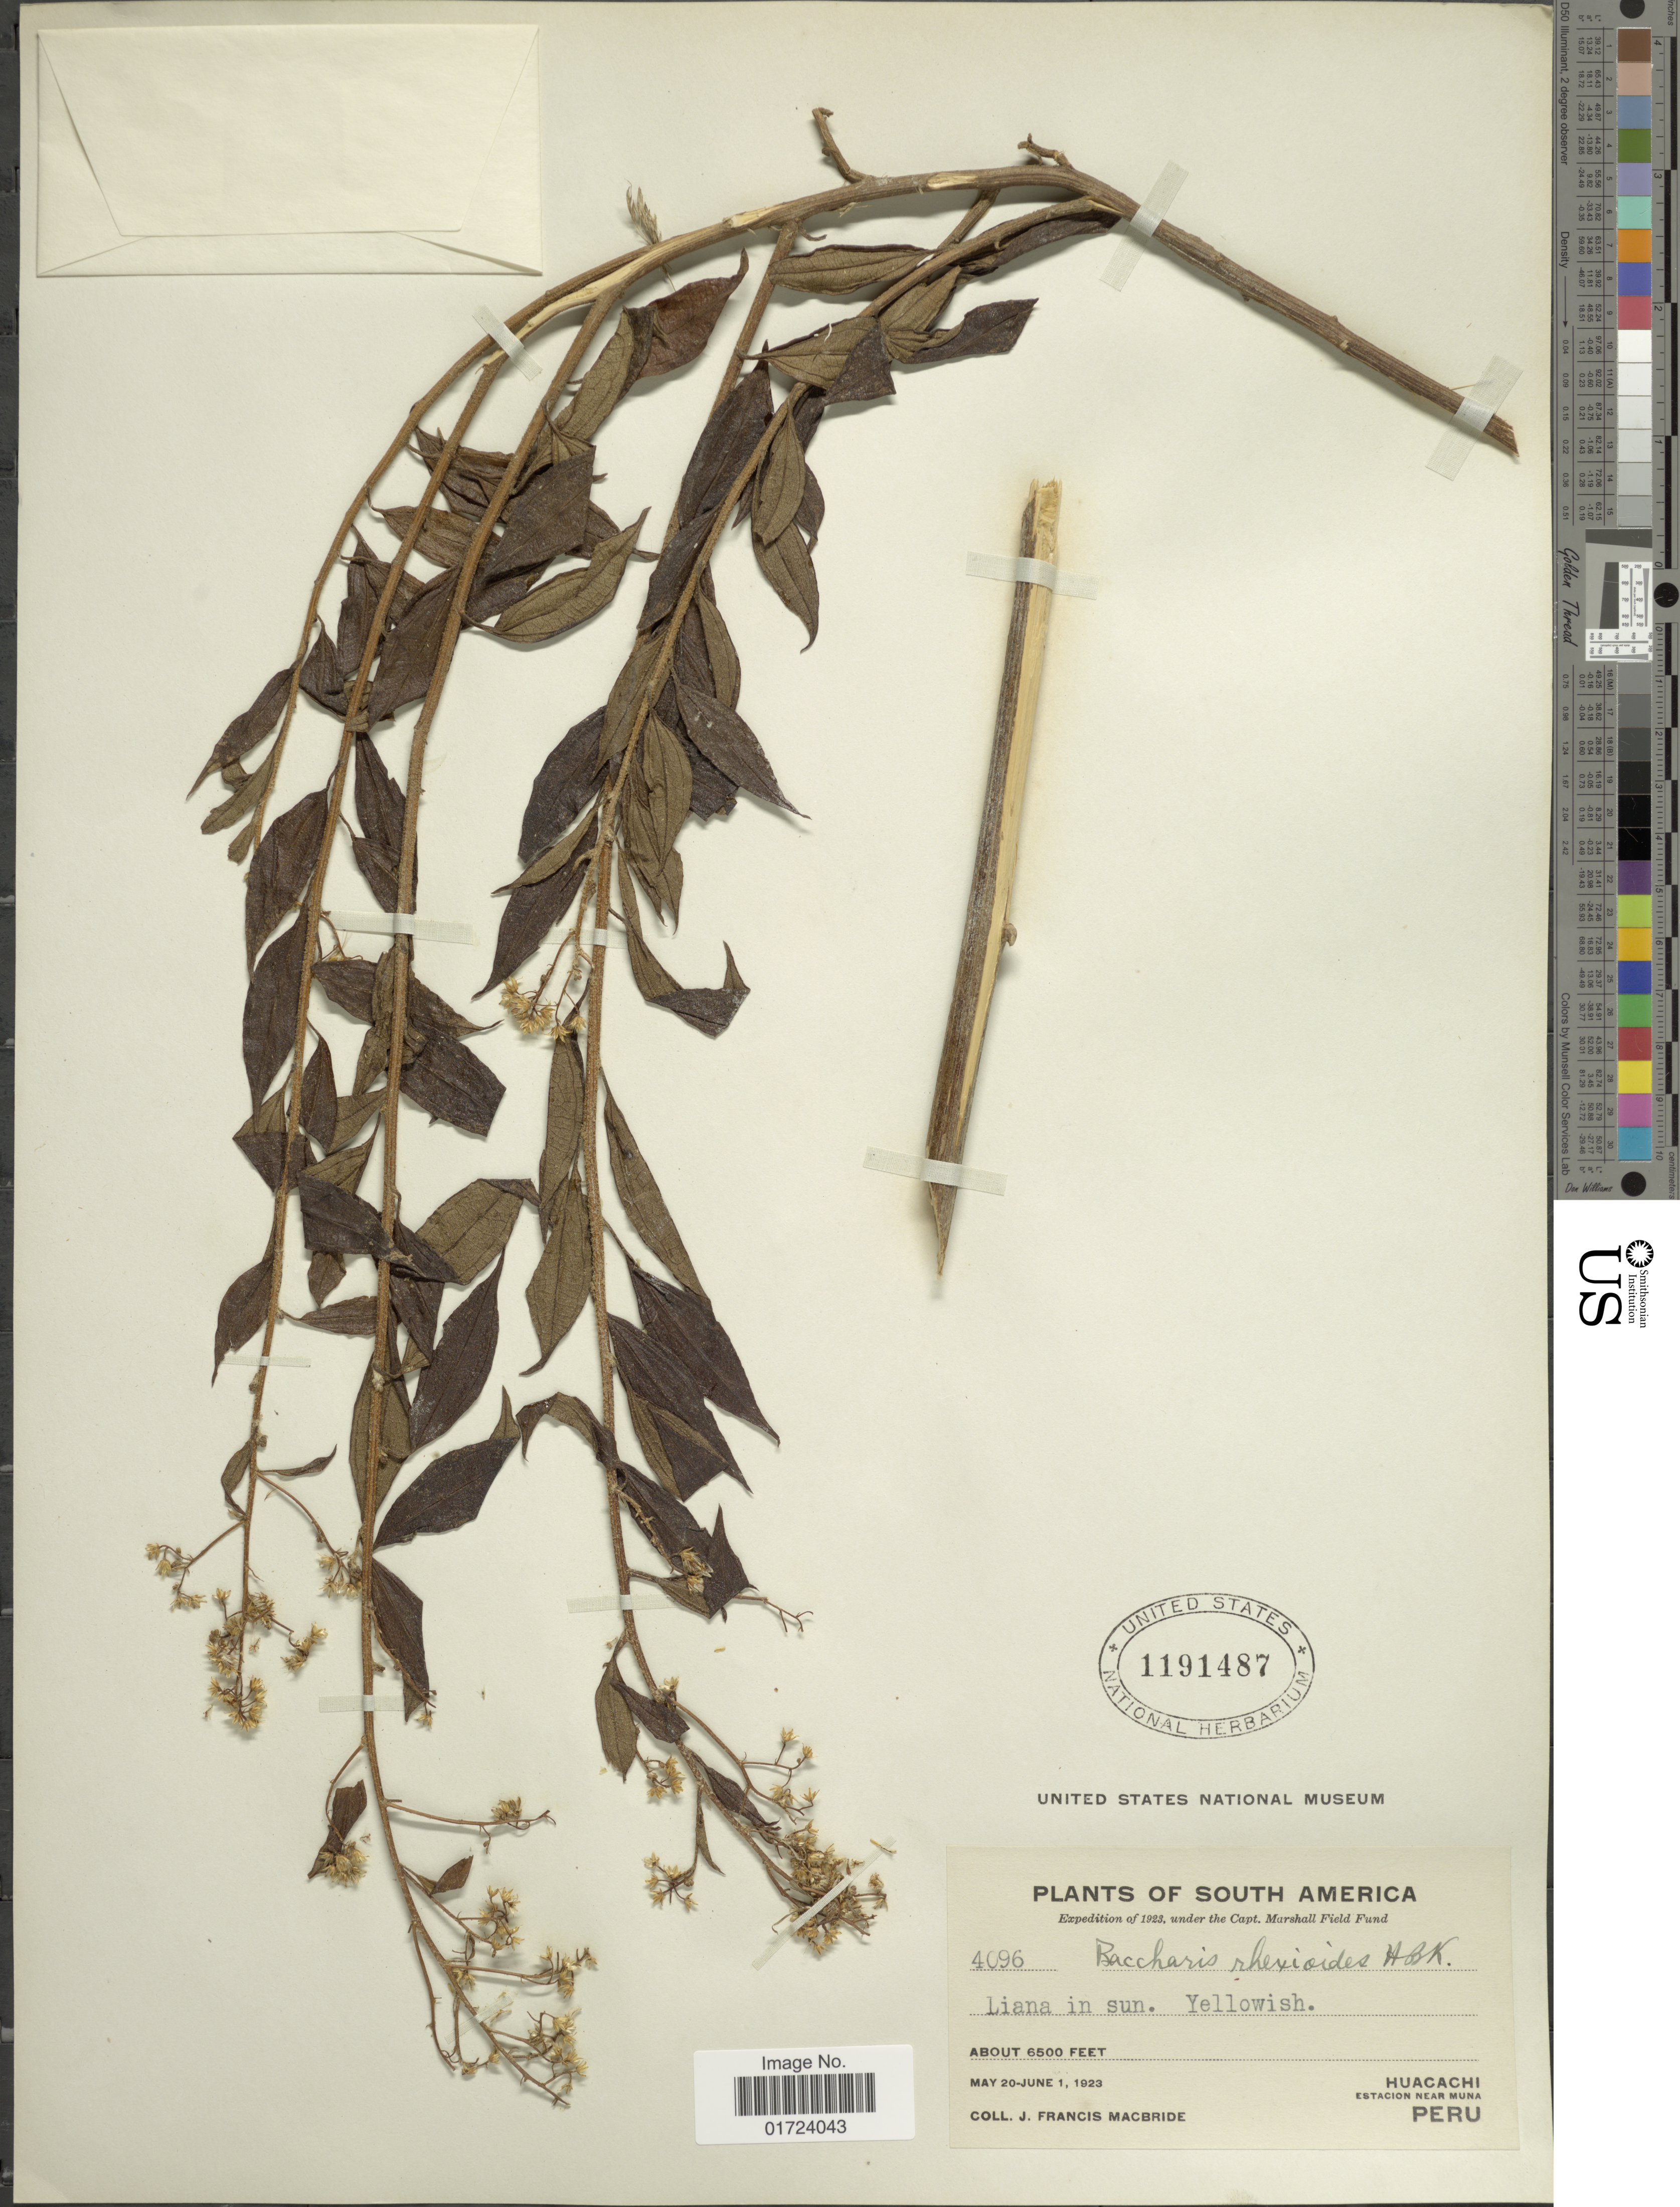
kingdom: Plantae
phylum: Tracheophyta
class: Magnoliopsida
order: Asterales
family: Asteraceae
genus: Baccharis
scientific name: Baccharis trinervis var. rhexioides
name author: (Kunth) Baker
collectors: J. F. Macbride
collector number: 4096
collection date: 1923-05-20/1923-06-01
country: Peru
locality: Huacachi, Estacion near Muna.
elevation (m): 1981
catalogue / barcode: US 1191487